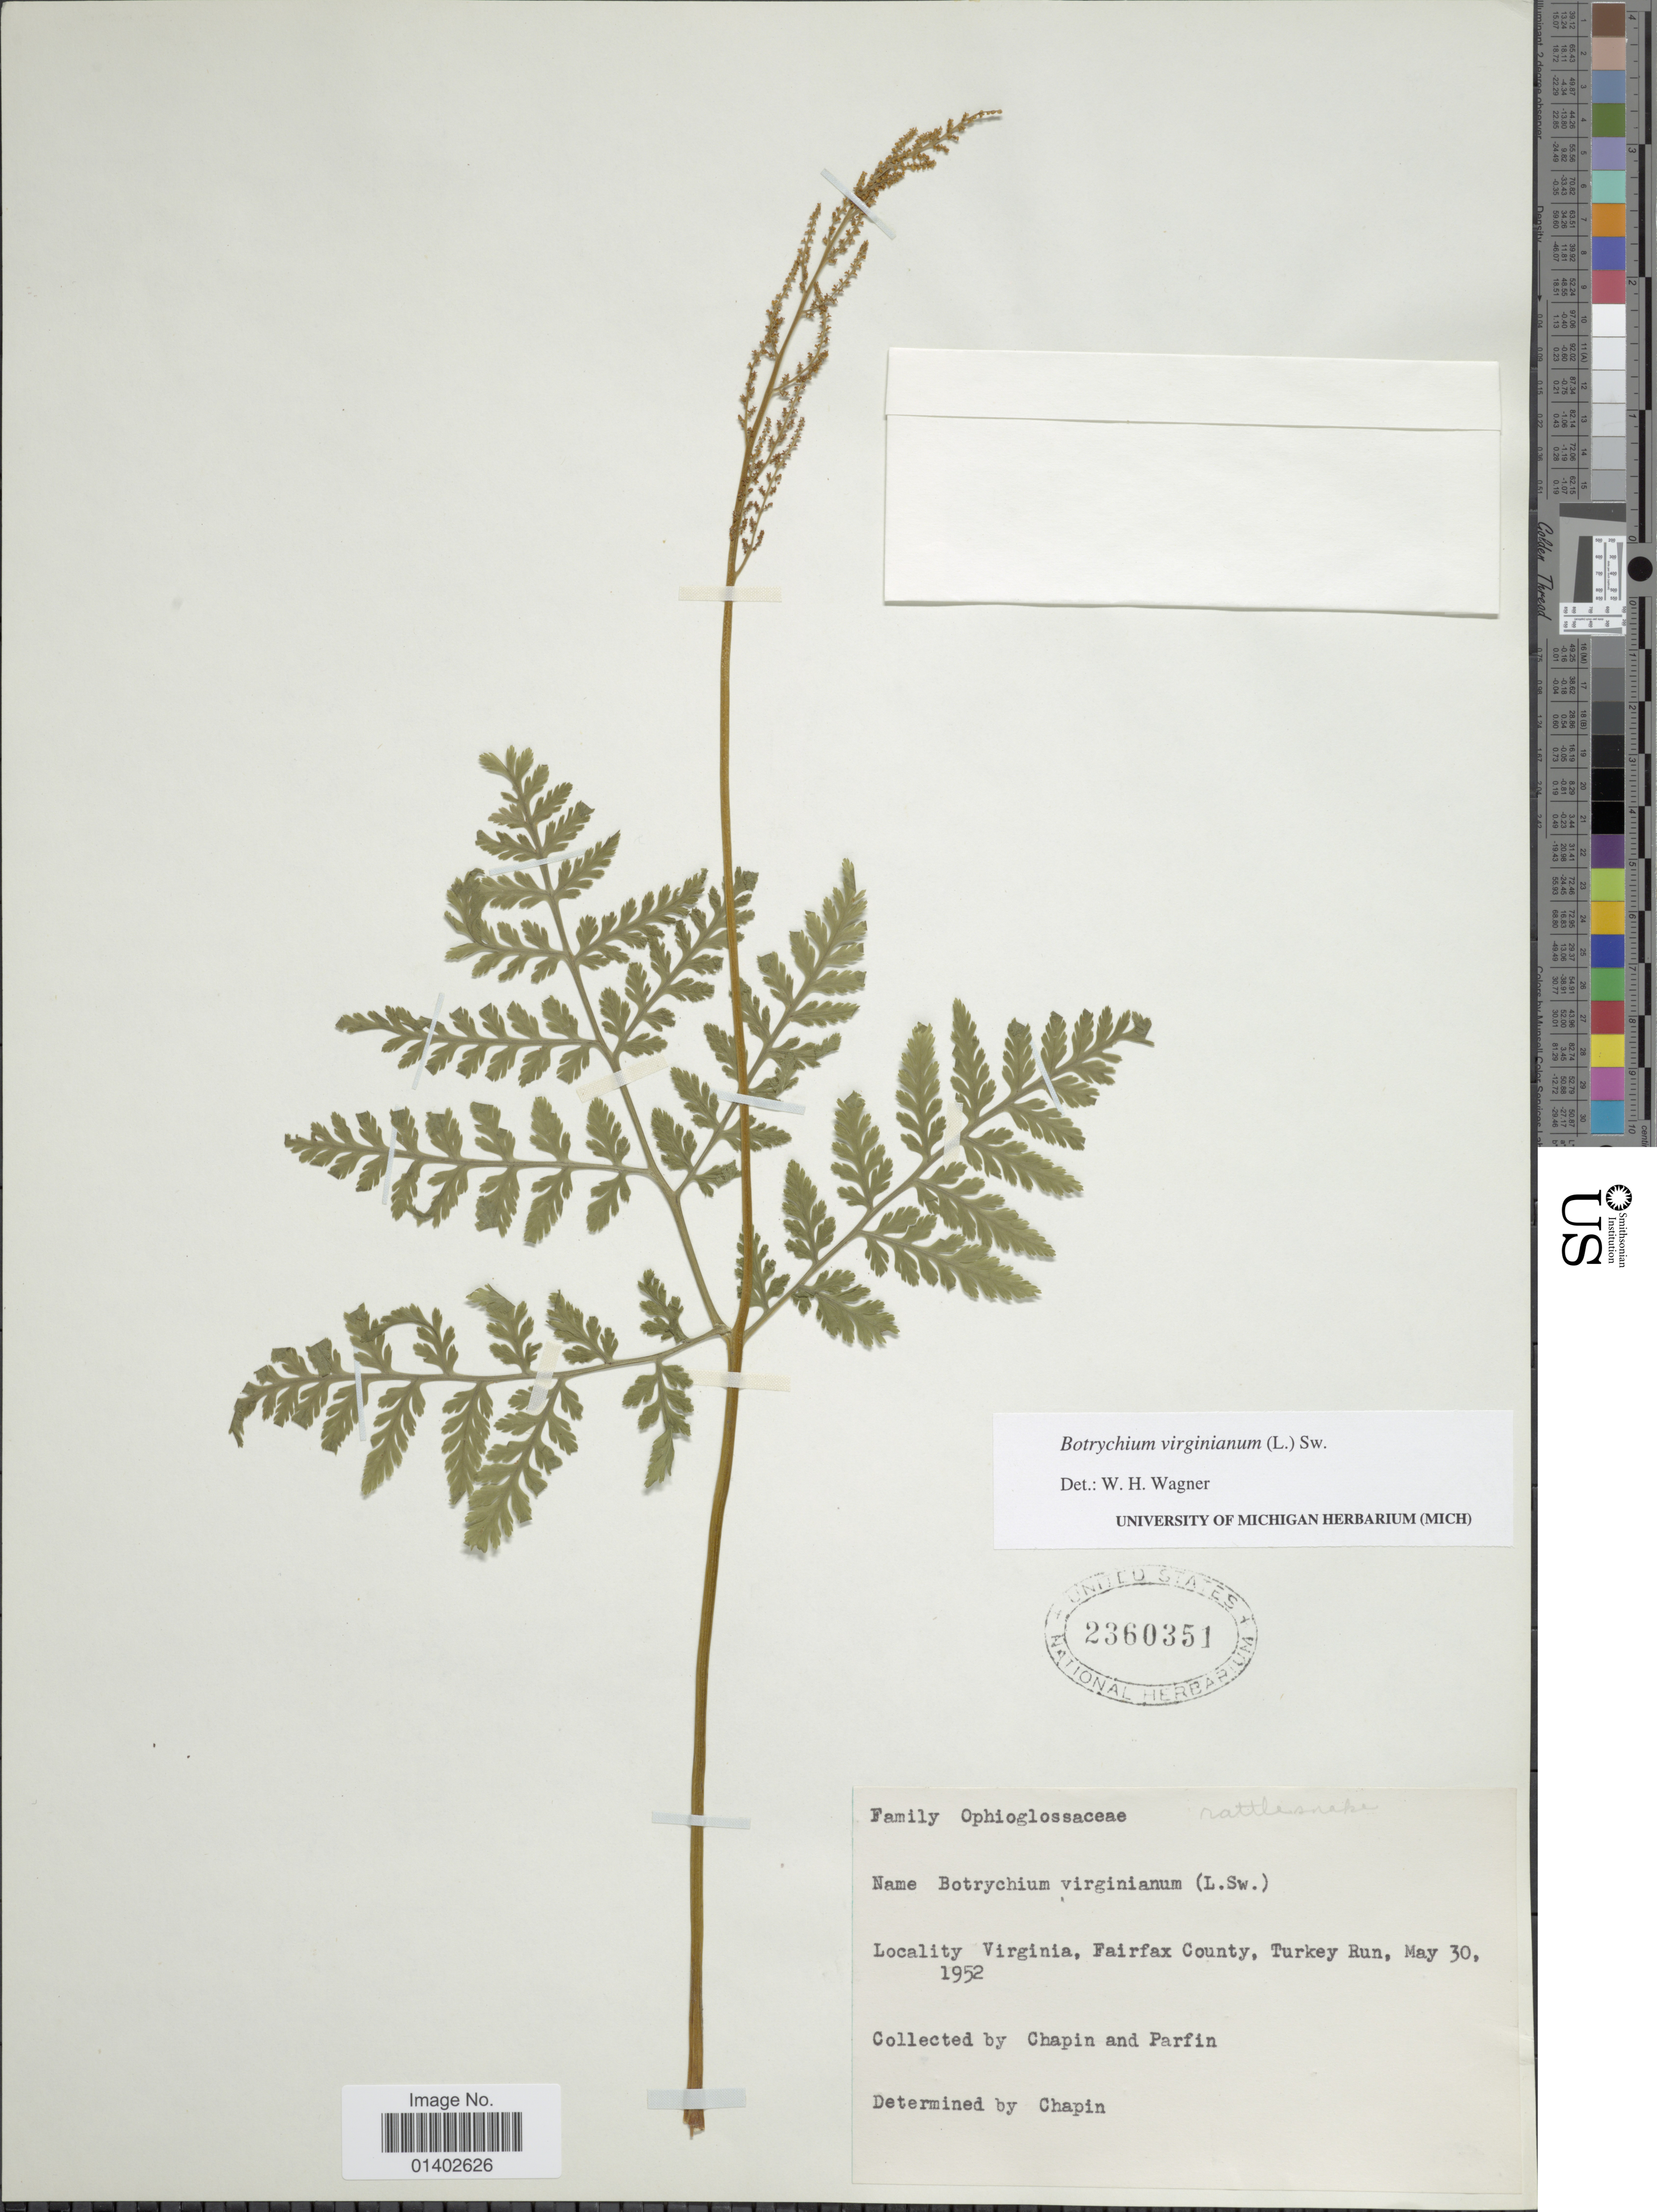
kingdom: Plantae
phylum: Tracheophyta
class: Polypodiopsida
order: Ophioglossales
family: Ophioglossaceae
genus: Botrychium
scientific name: Botrychium virginianum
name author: (L.) Sw.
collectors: -. Chapin & -. Parfin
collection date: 1952-05-30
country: United States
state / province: Virginia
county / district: Fairfax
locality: Fairfax County, Turkey Run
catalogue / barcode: US 2360351